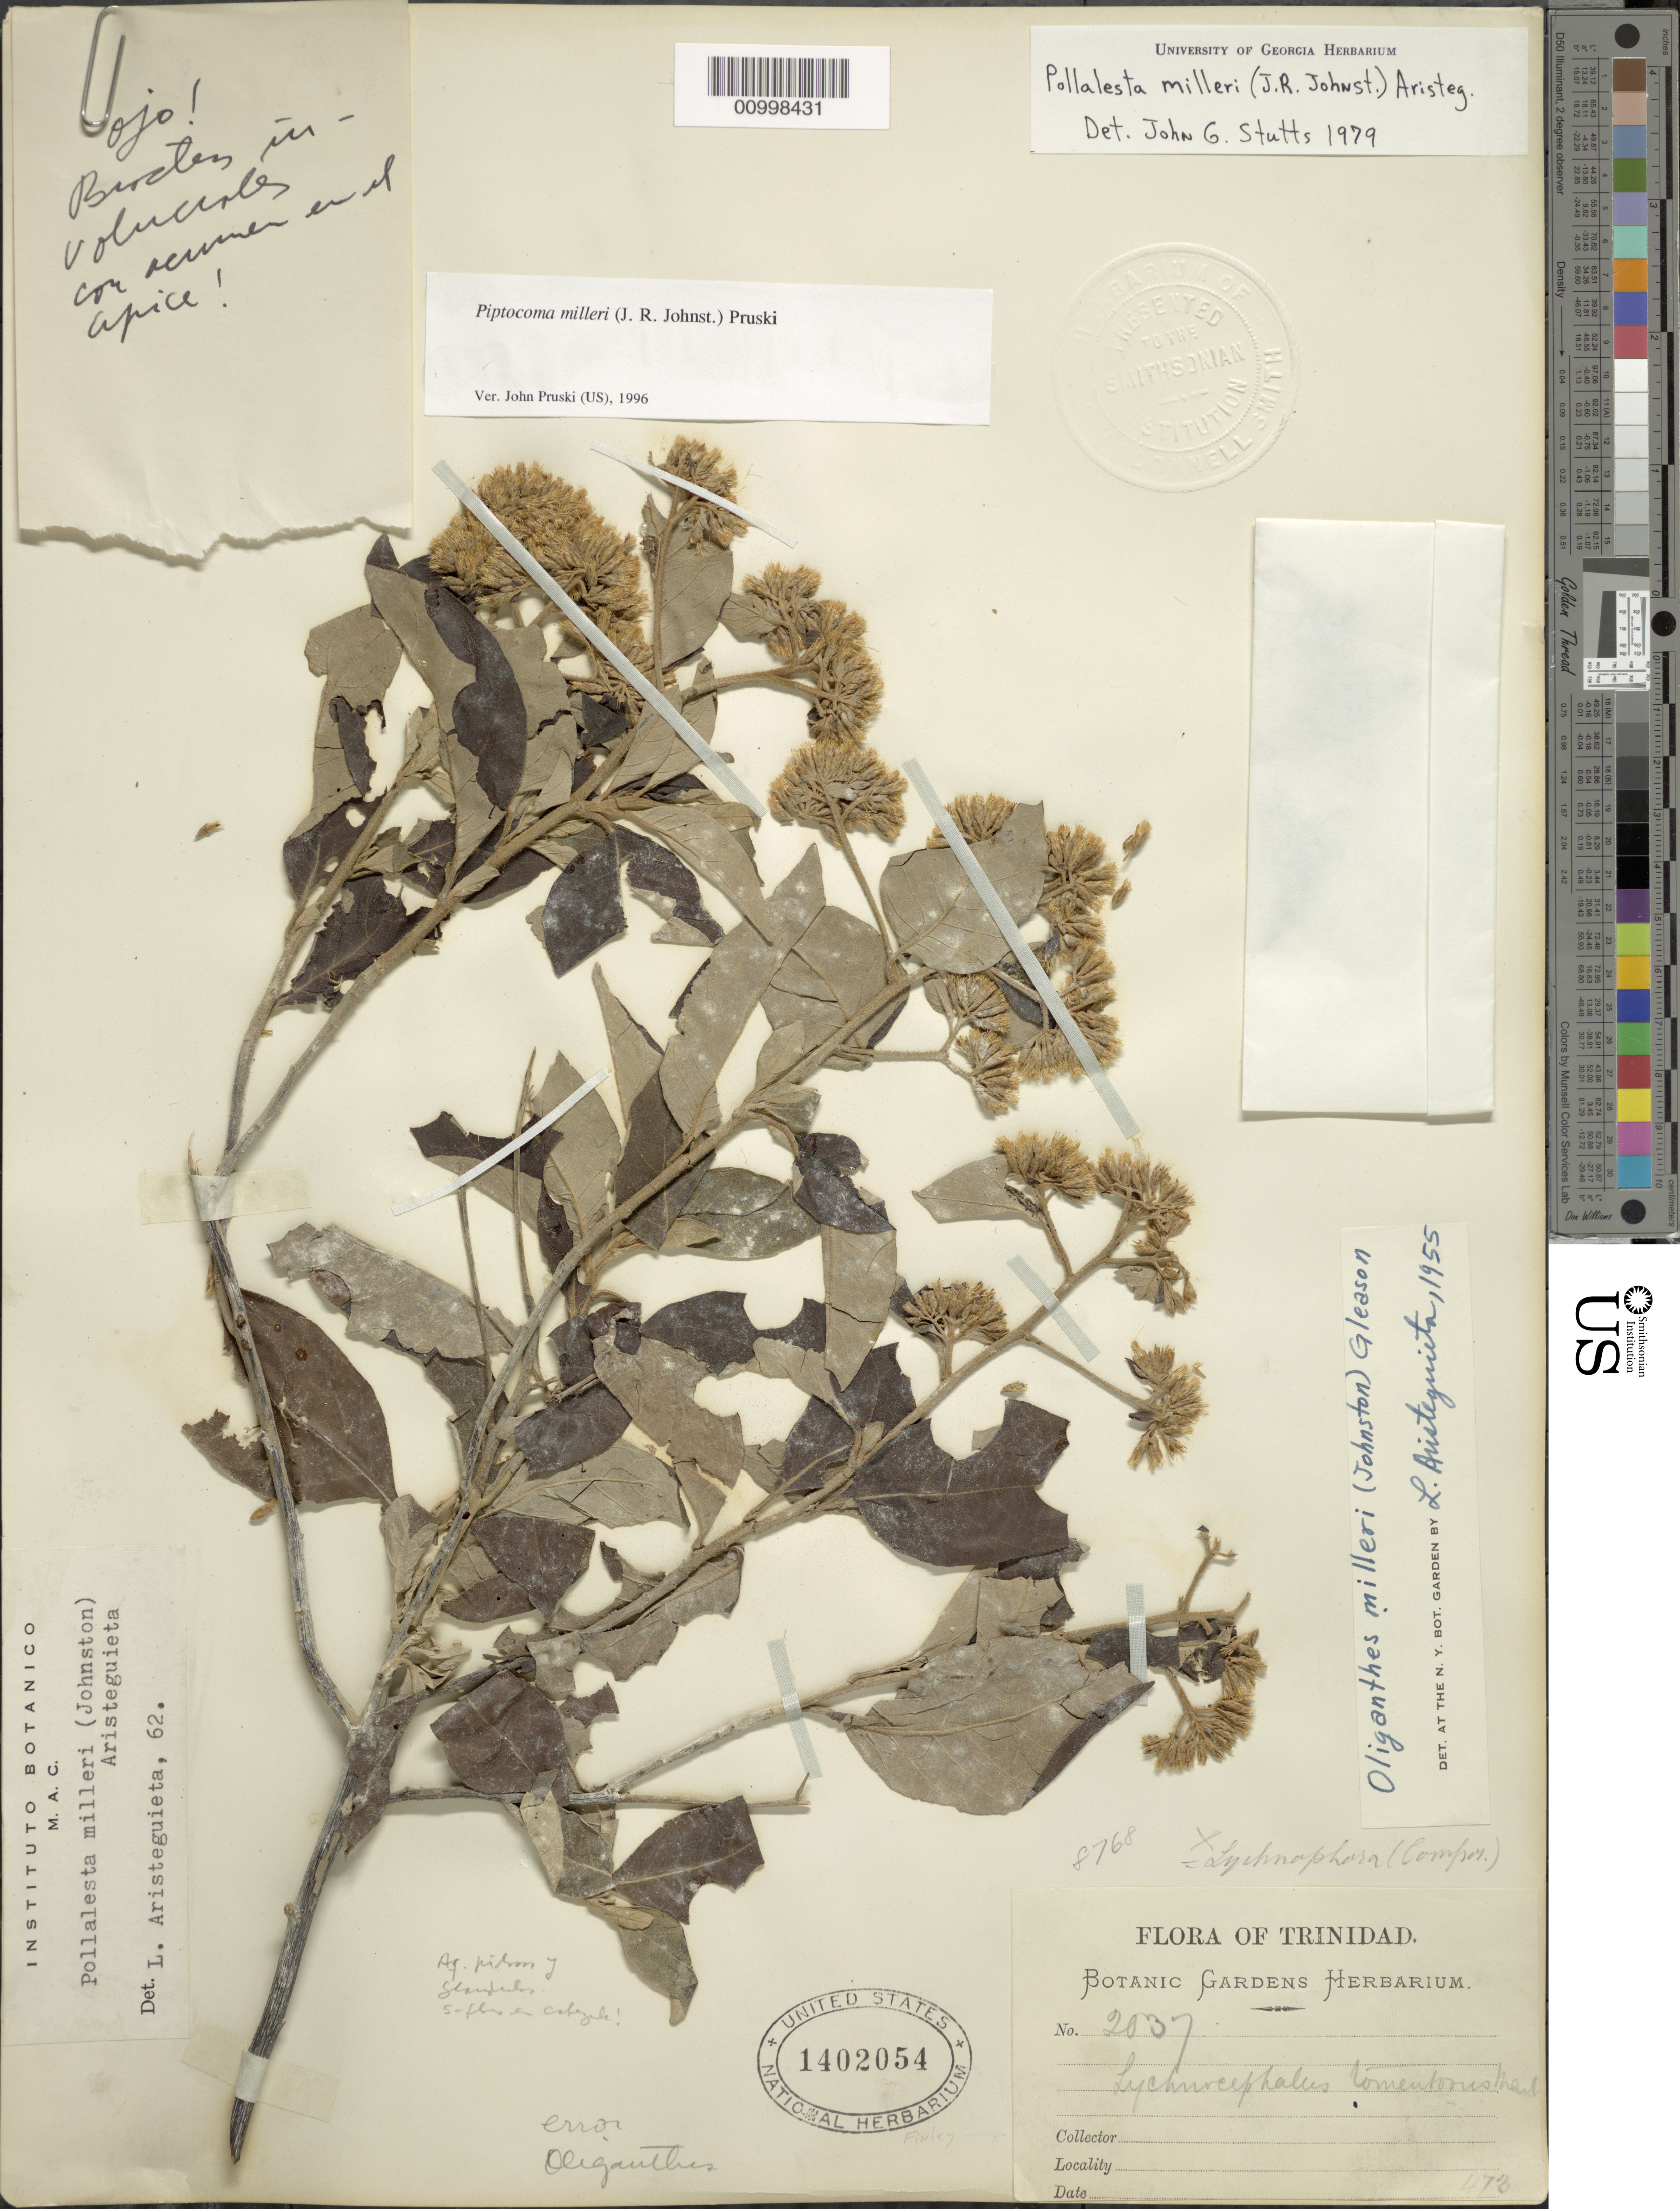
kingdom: Plantae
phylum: Tracheophyta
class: Magnoliopsida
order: Asterales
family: Asteraceae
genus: Piptocoma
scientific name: Piptocoma milleri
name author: (J.R. Johnst.) Pruski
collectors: Botanic Gardens Herbarium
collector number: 2037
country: Trinidad and Tobago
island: Trinidad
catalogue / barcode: US 1402054